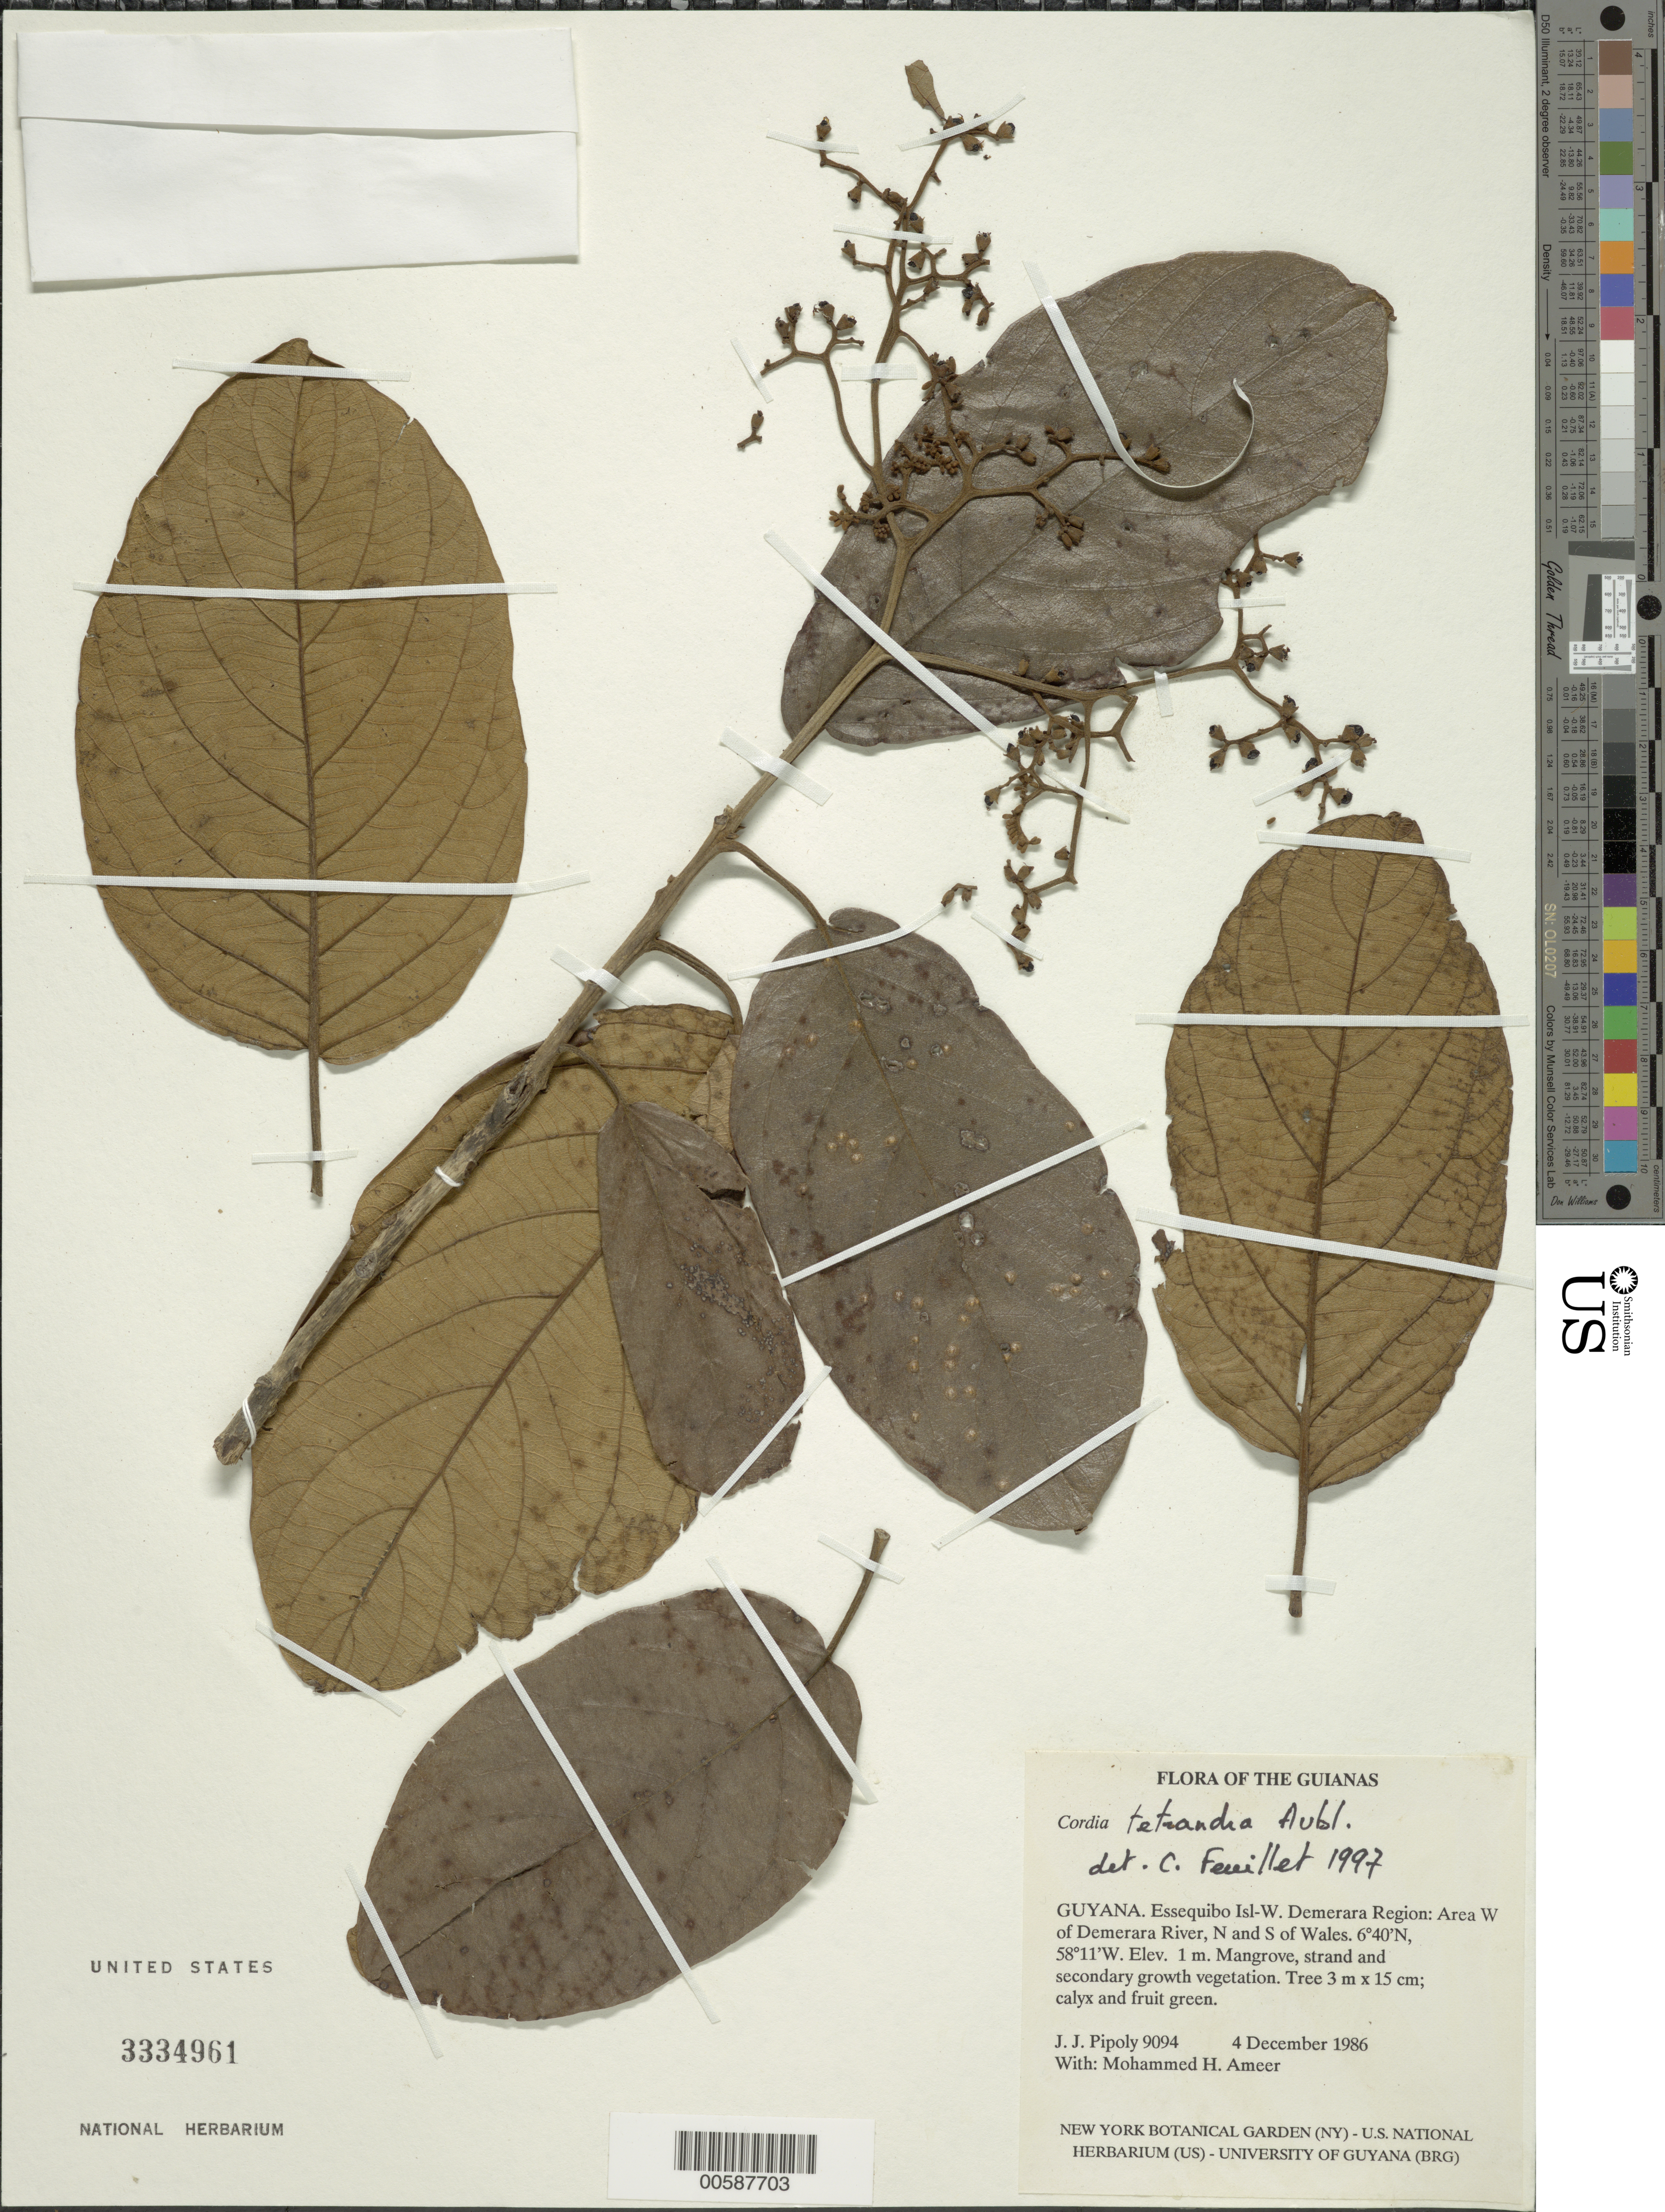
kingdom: Plantae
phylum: Tracheophyta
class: Magnoliopsida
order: Boraginales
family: Cordiaceae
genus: Cordia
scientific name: Cordia tetrandra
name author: Aubl.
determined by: Feuillet, C.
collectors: J. J. Pipoly & M. Ameer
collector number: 9094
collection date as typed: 4 December 1986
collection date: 1986-12-04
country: Guyana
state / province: Essequibo Isl-W. Demerara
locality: Area W of Demerara River, N and S of Wales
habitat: Mangrove, strand and secondary growth vegetation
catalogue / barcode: US 3334961